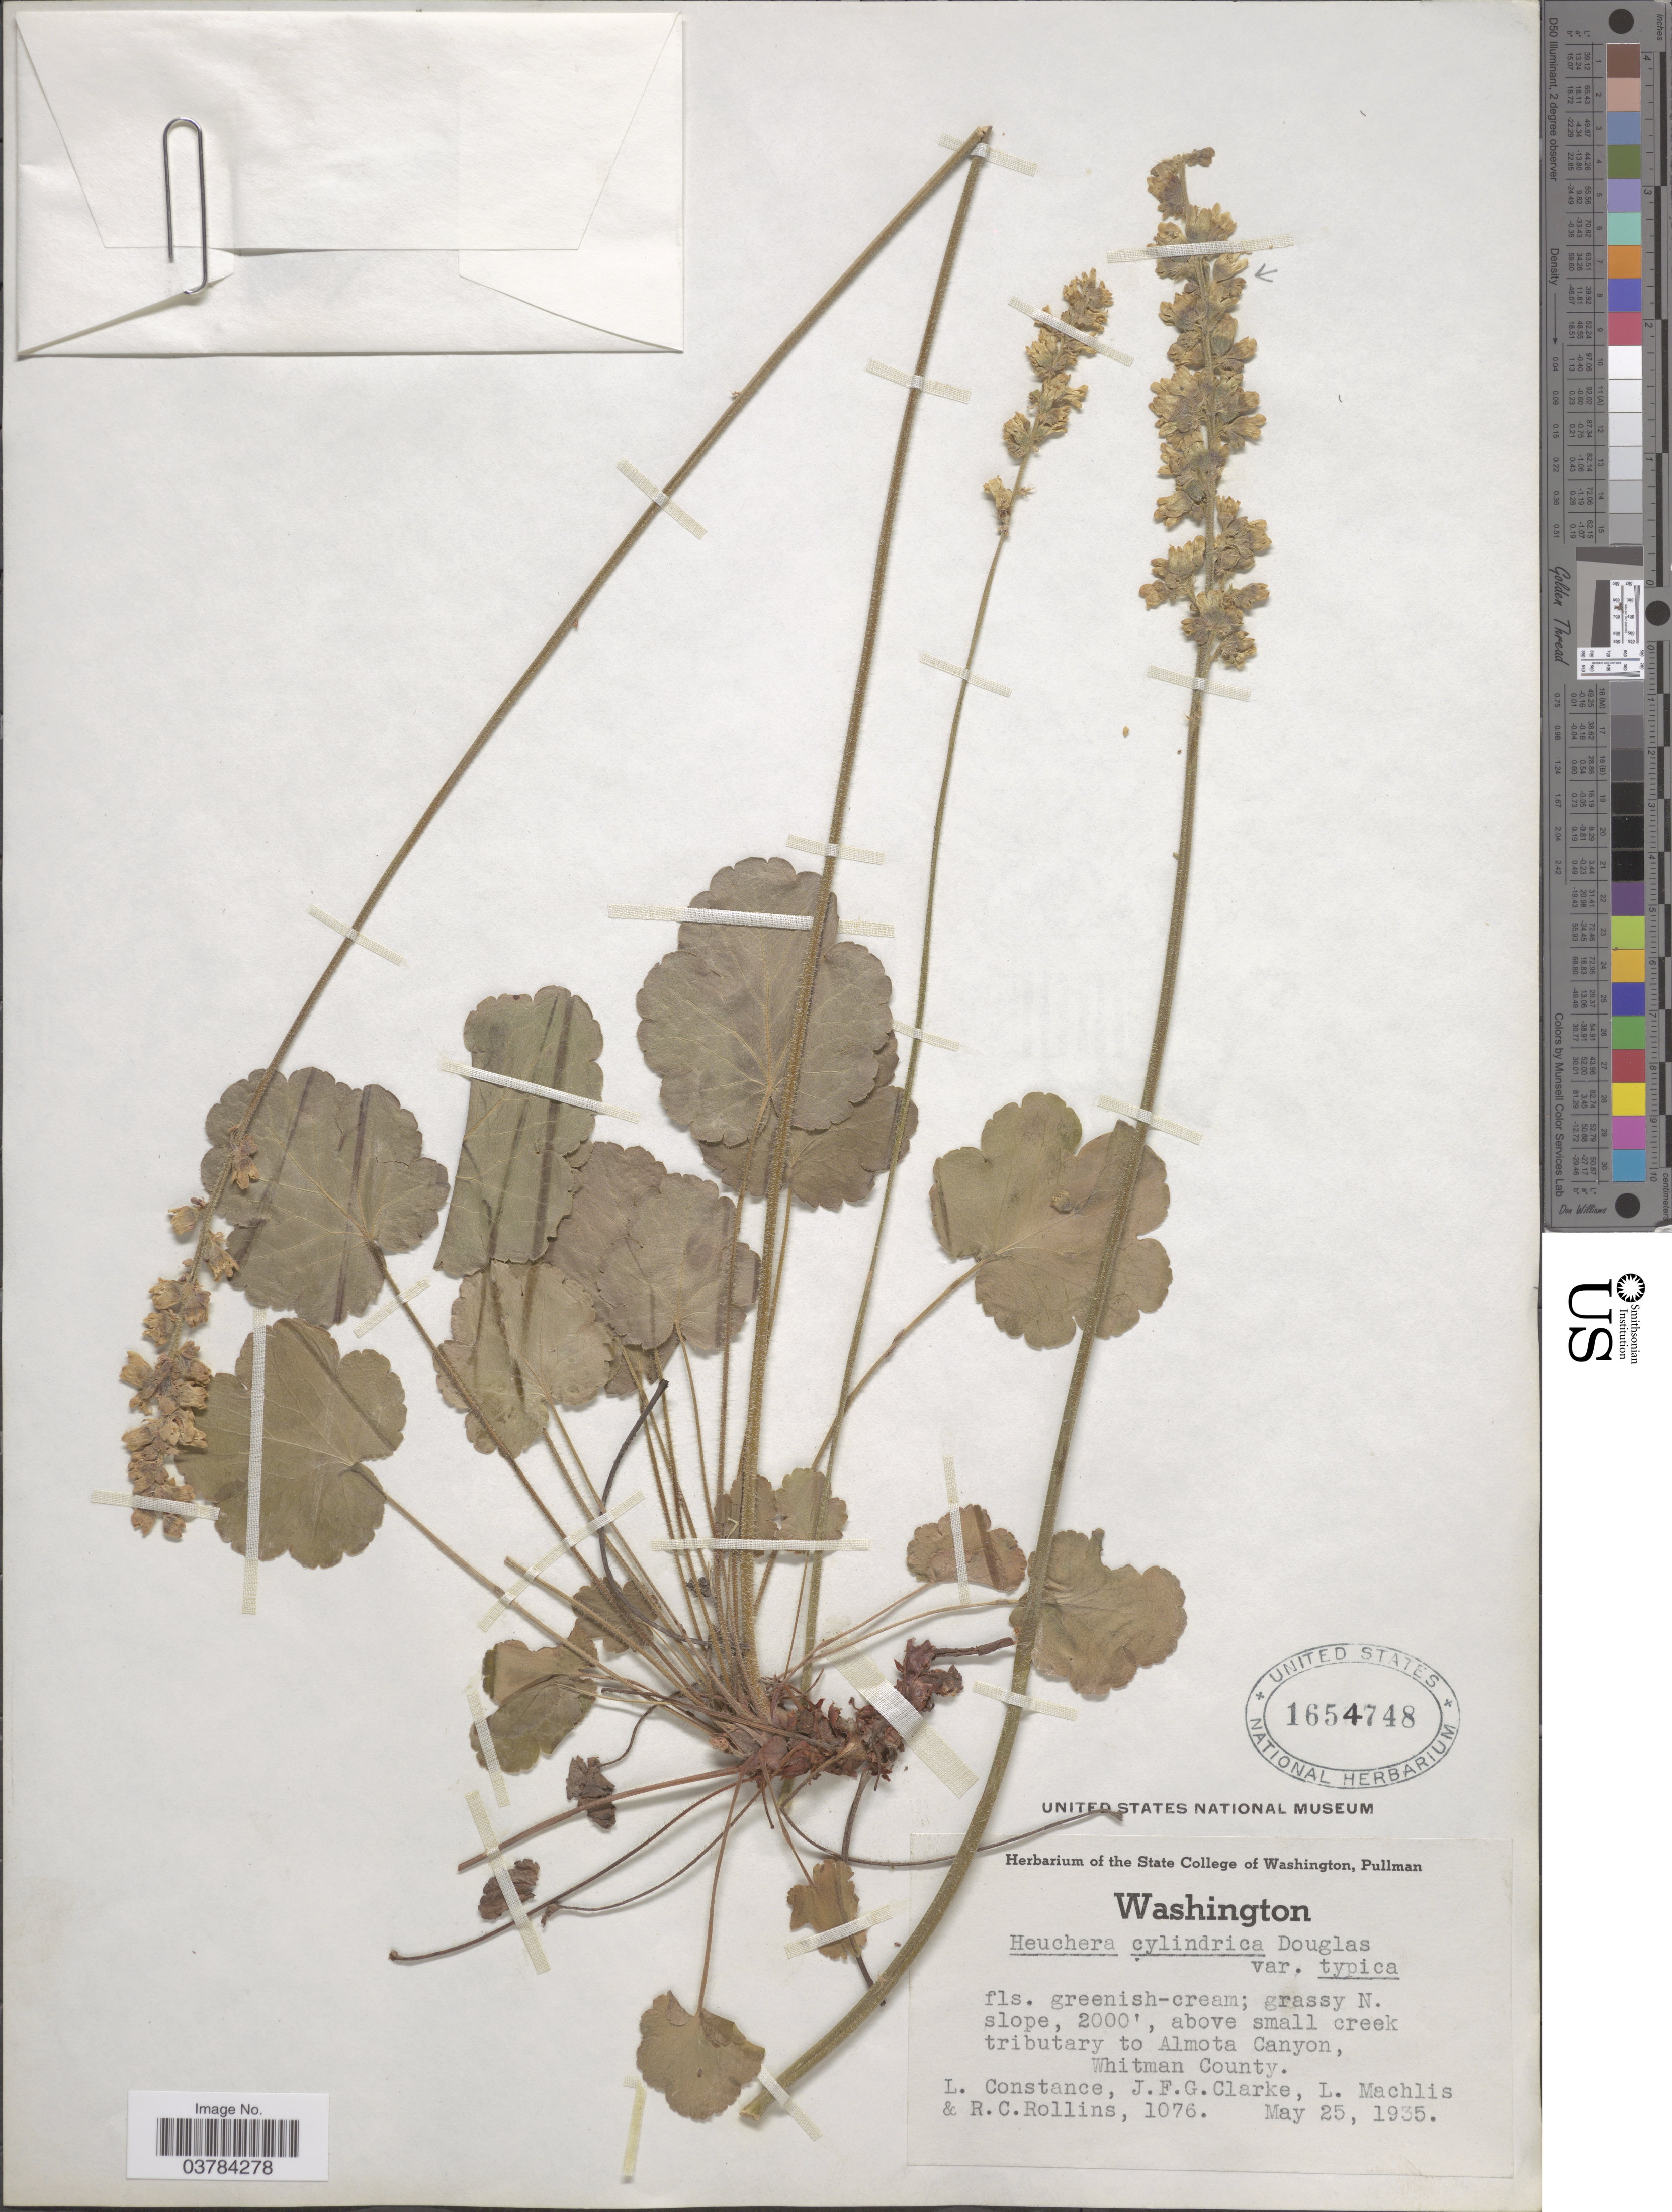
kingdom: Plantae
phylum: Tracheophyta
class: Magnoliopsida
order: Saxifragales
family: Saxifragaceae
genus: Heuchera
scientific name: Heuchera cylindrica var. cylindrica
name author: Douglas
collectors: L. Constance, J. F. Clarke, L. Machlis & R. C. Rollins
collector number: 1076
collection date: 1935-05-25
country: United States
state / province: Washington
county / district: Whitman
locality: Grassy N. slope, above small creek tributary to Almota Canyon, Whitman County.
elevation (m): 610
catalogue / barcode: US 1654748